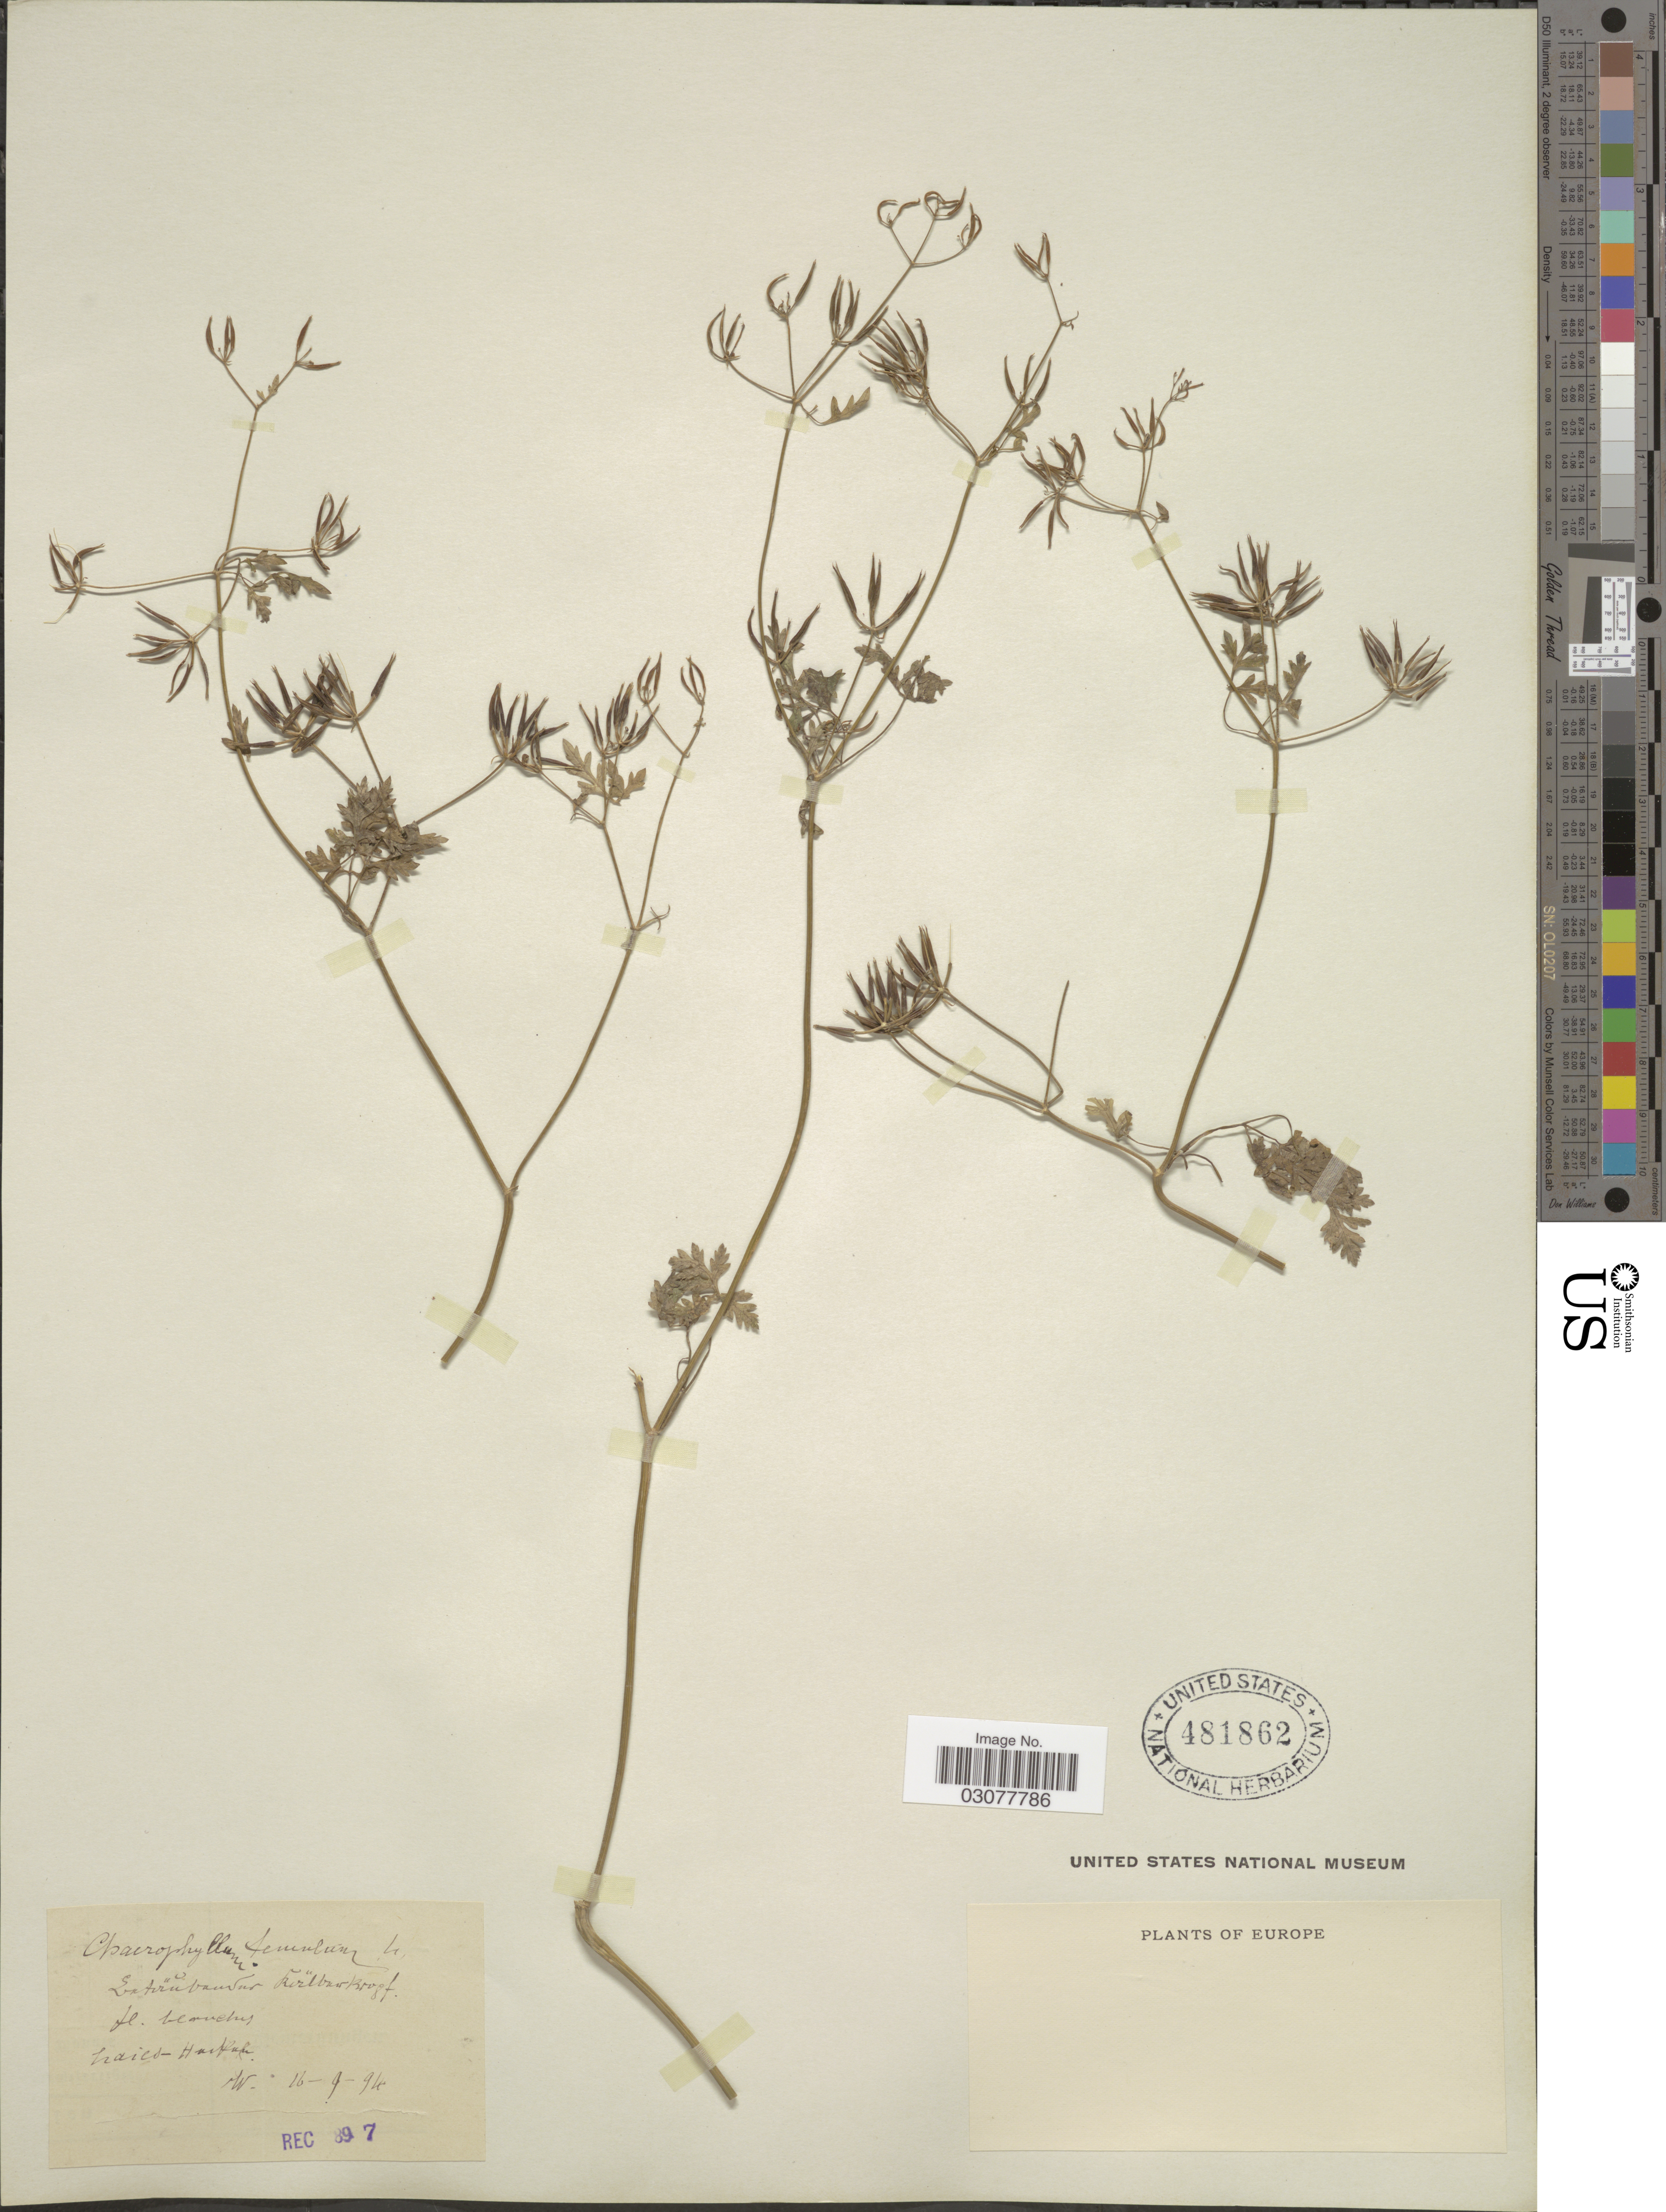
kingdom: Plantae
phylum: Tracheophyta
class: Magnoliopsida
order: Apiales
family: Apiaceae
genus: Chaerophyllum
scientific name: Chaerophyllum temulum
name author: L.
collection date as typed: Transcribed d/m/y: 16/9/94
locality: Haico-Huikuh [interpreted].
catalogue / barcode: US 481862